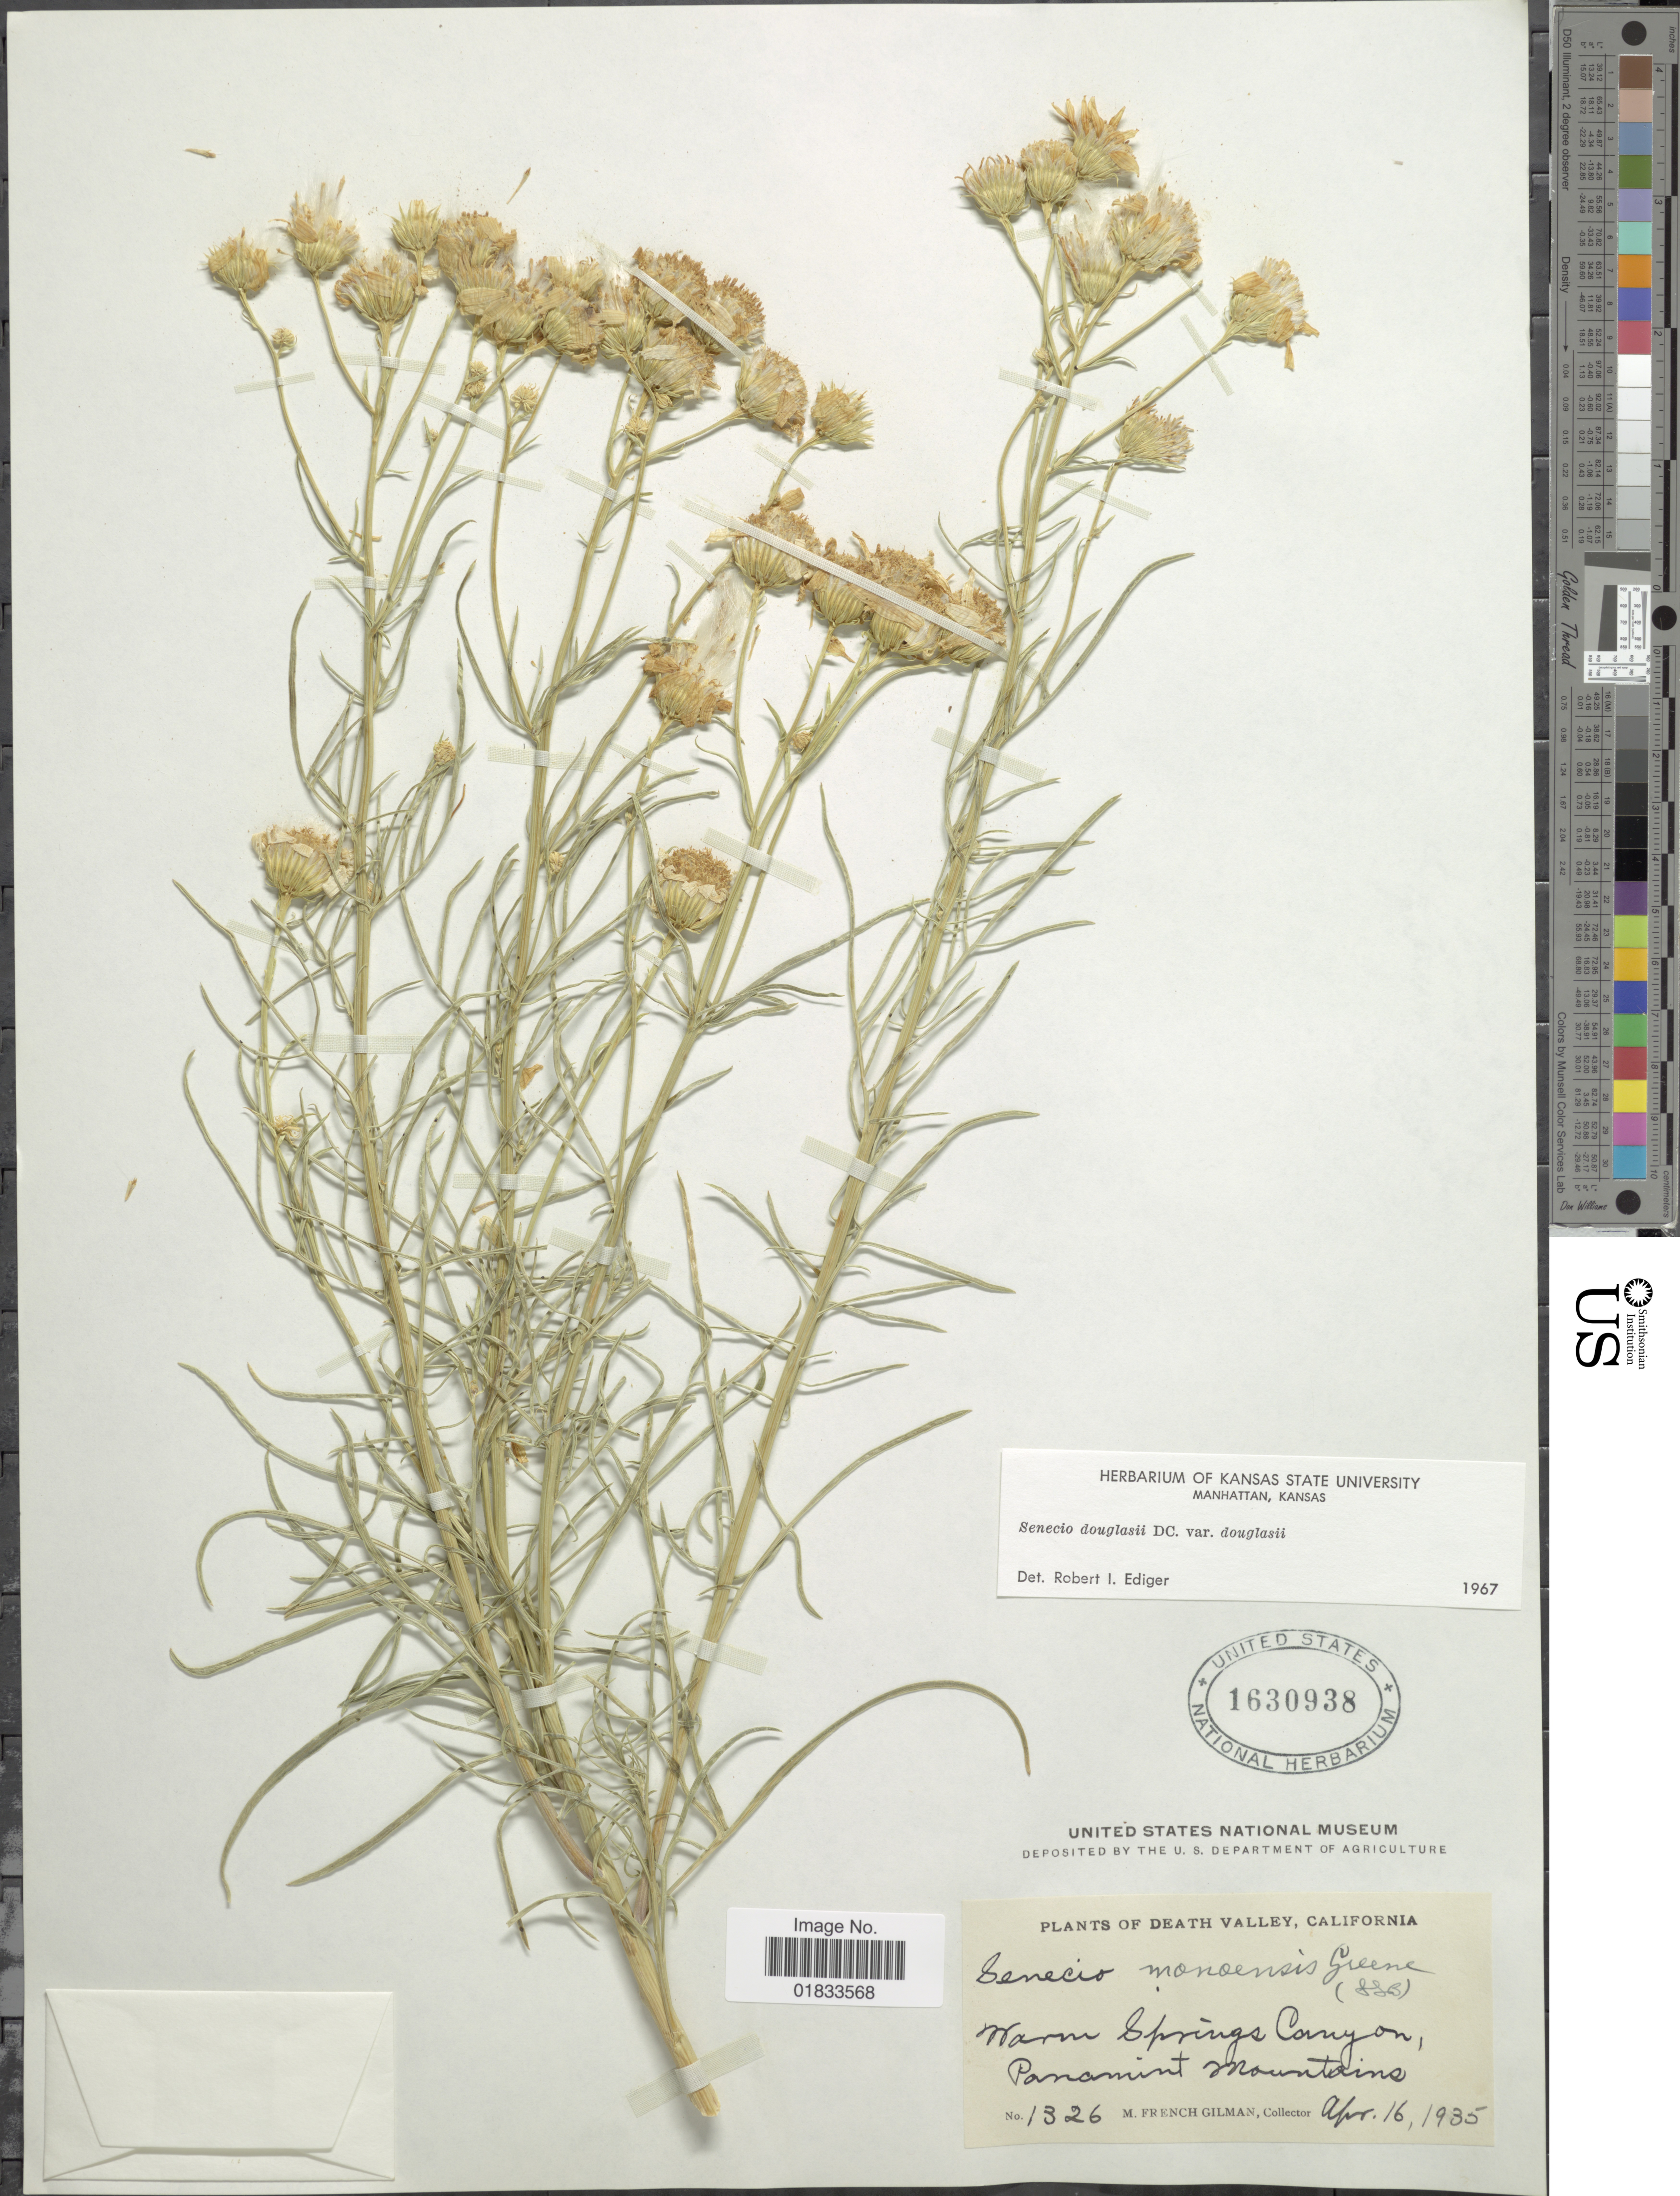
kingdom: Plantae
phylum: Tracheophyta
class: Magnoliopsida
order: Asterales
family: Asteraceae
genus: Senecio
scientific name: Senecio flaccidus var. douglasii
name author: (DC.) B.L. Turner & T.M. Barkley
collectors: M. F. Gilman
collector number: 1326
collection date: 1935-04-16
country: United States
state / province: California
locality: Death Valley, Warm Springs Canyon, Panamint Mountains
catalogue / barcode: US 1630938